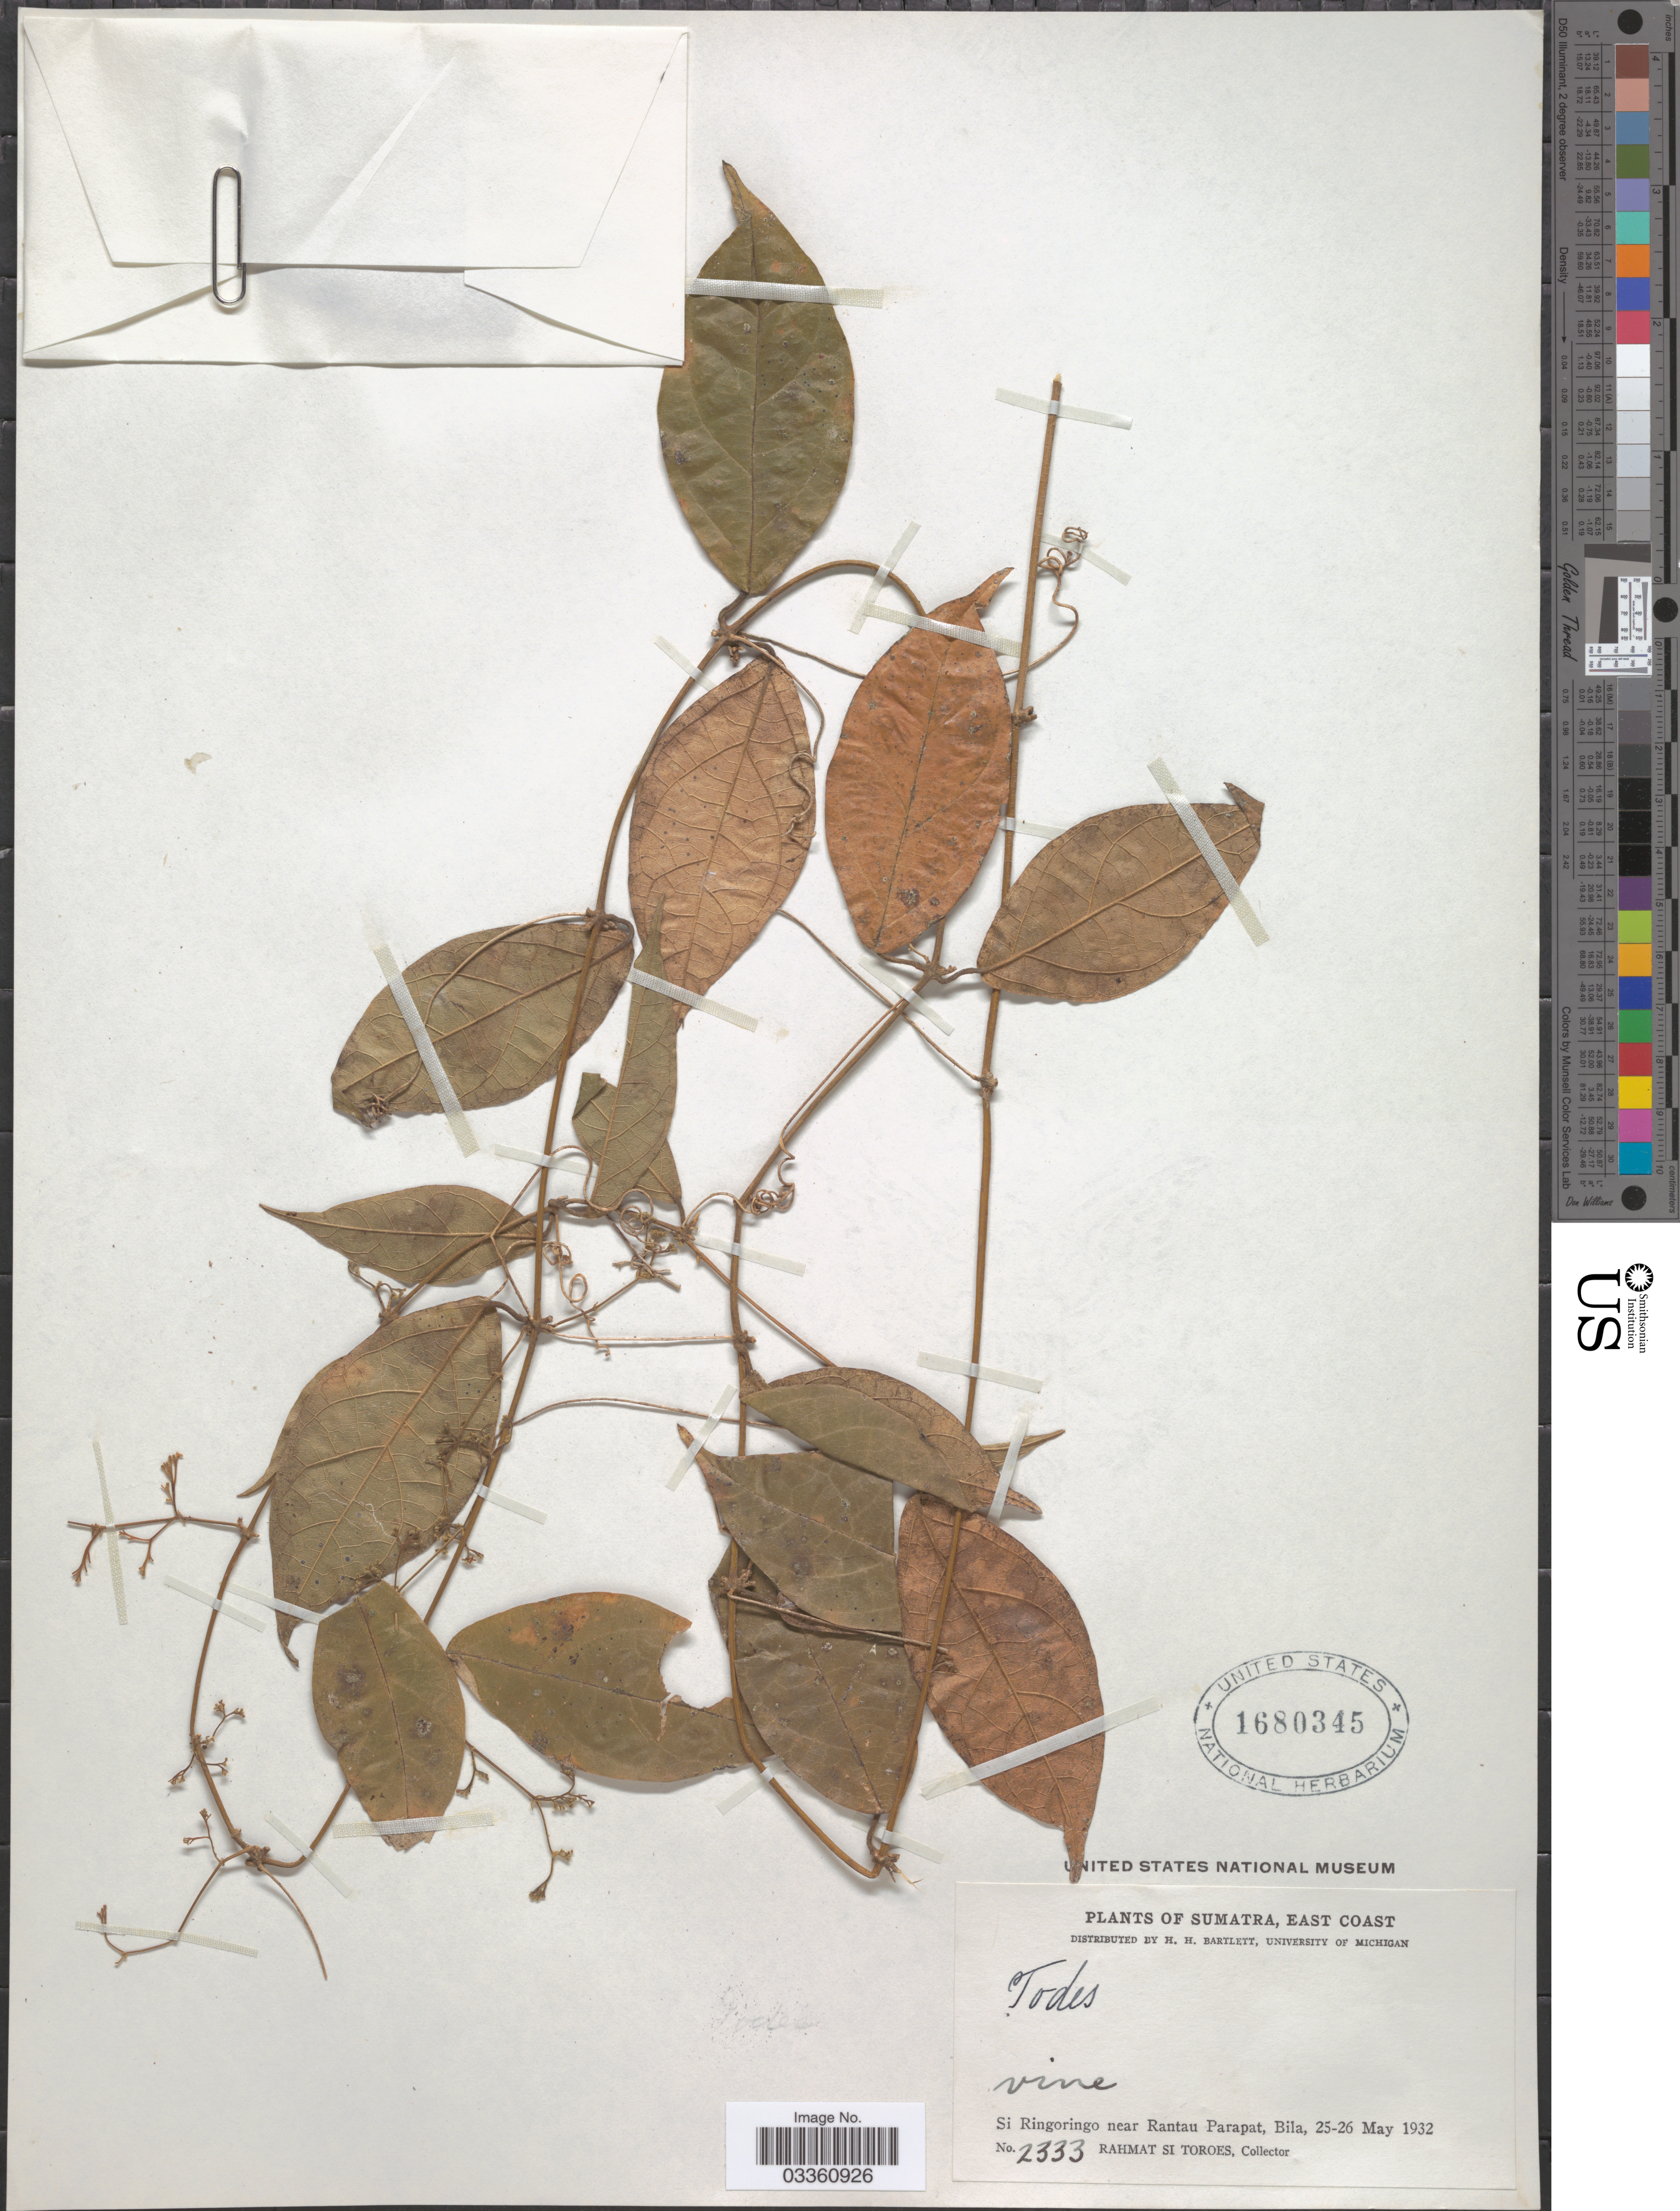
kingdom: Plantae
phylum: Tracheophyta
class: Magnoliopsida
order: Icacinales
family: Icacinaceae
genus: Iodes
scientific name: Iodes sp.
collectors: Rahmat Si Boeea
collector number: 2333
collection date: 1932-05-25/1932-05-26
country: Indonesia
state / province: Sumatra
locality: East Coast. Si Ringoringo near Rantau Parapat, Bila.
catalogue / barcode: US 1680345